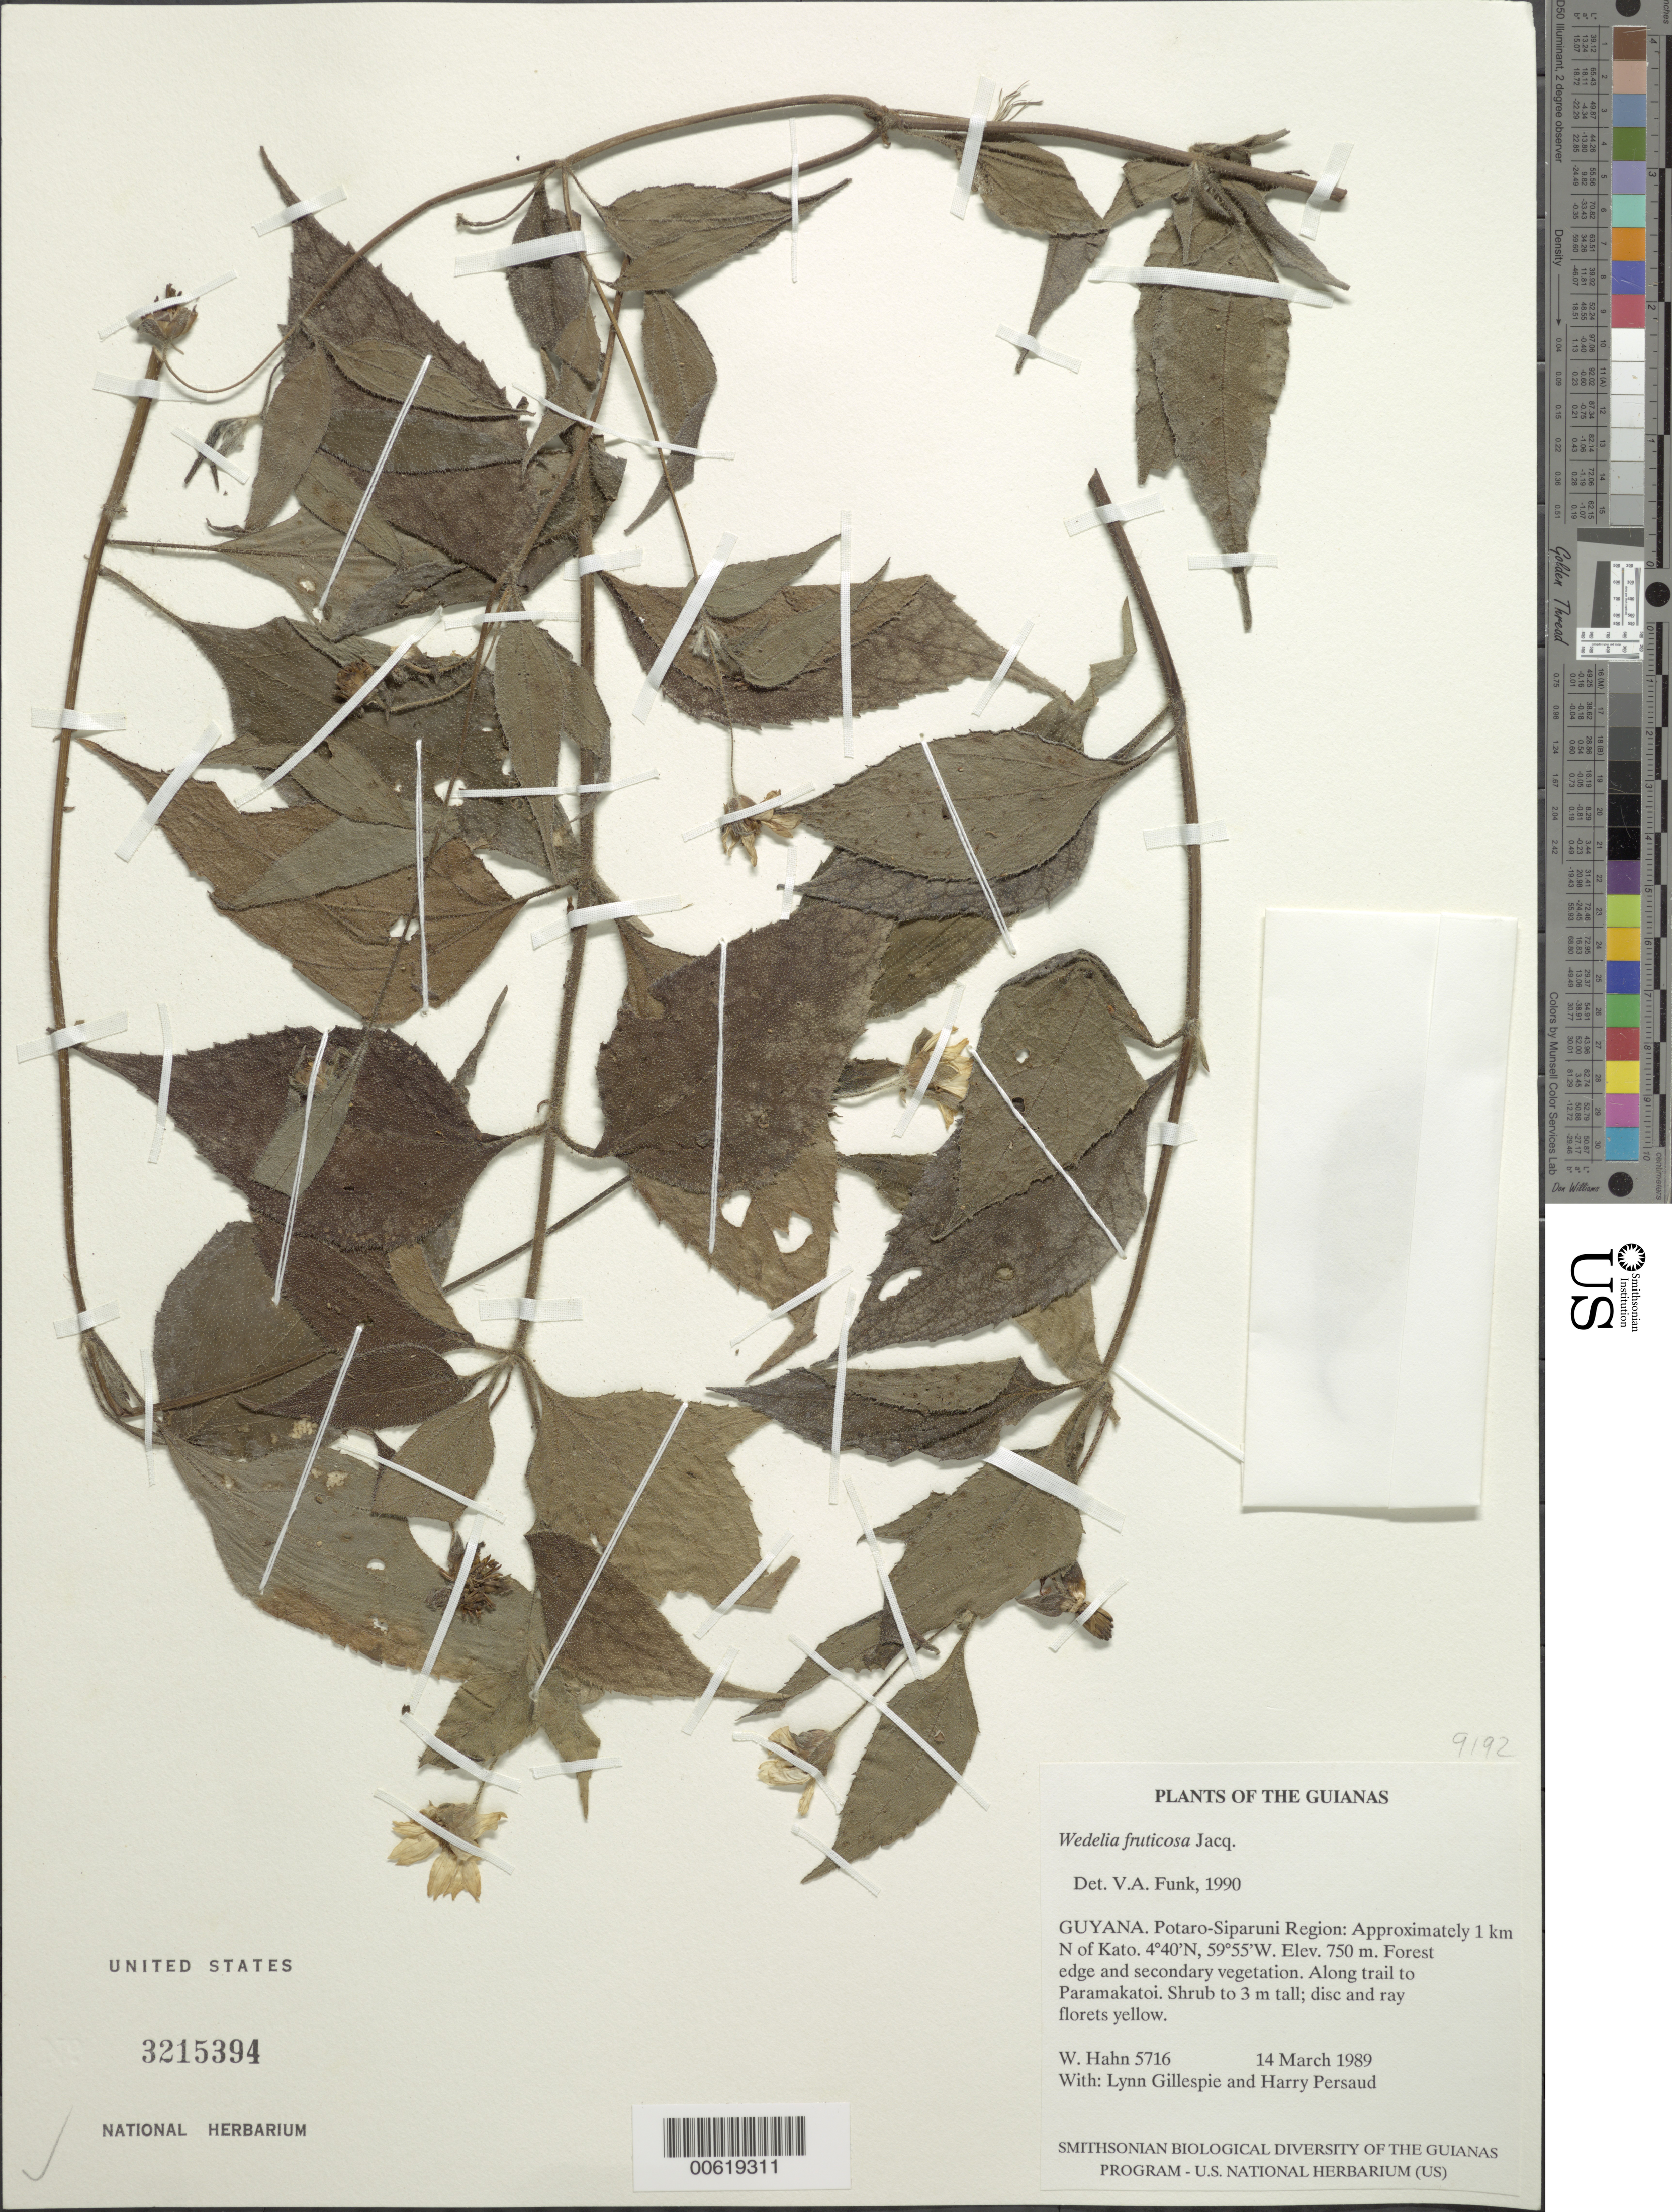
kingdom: Plantae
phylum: Tracheophyta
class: Magnoliopsida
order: Asterales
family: Asteraceae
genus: Wedelia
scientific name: Wedelia fruticosa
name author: Jacq.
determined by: Funk, Vicki A., (BOT), Smithsonian Institution - National Museum of Natural History (UNITED STATES)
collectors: W. Hahn, L. J. Gillespie & H. Persaud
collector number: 5716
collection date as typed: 14 March 1989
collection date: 1989-03-14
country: Guyana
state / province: Potaro-Siparuni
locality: Approximately 1 km N of Kato, along trail to Paramakatoi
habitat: Forest edge and secondary vegetation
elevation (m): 750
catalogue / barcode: US 3215394